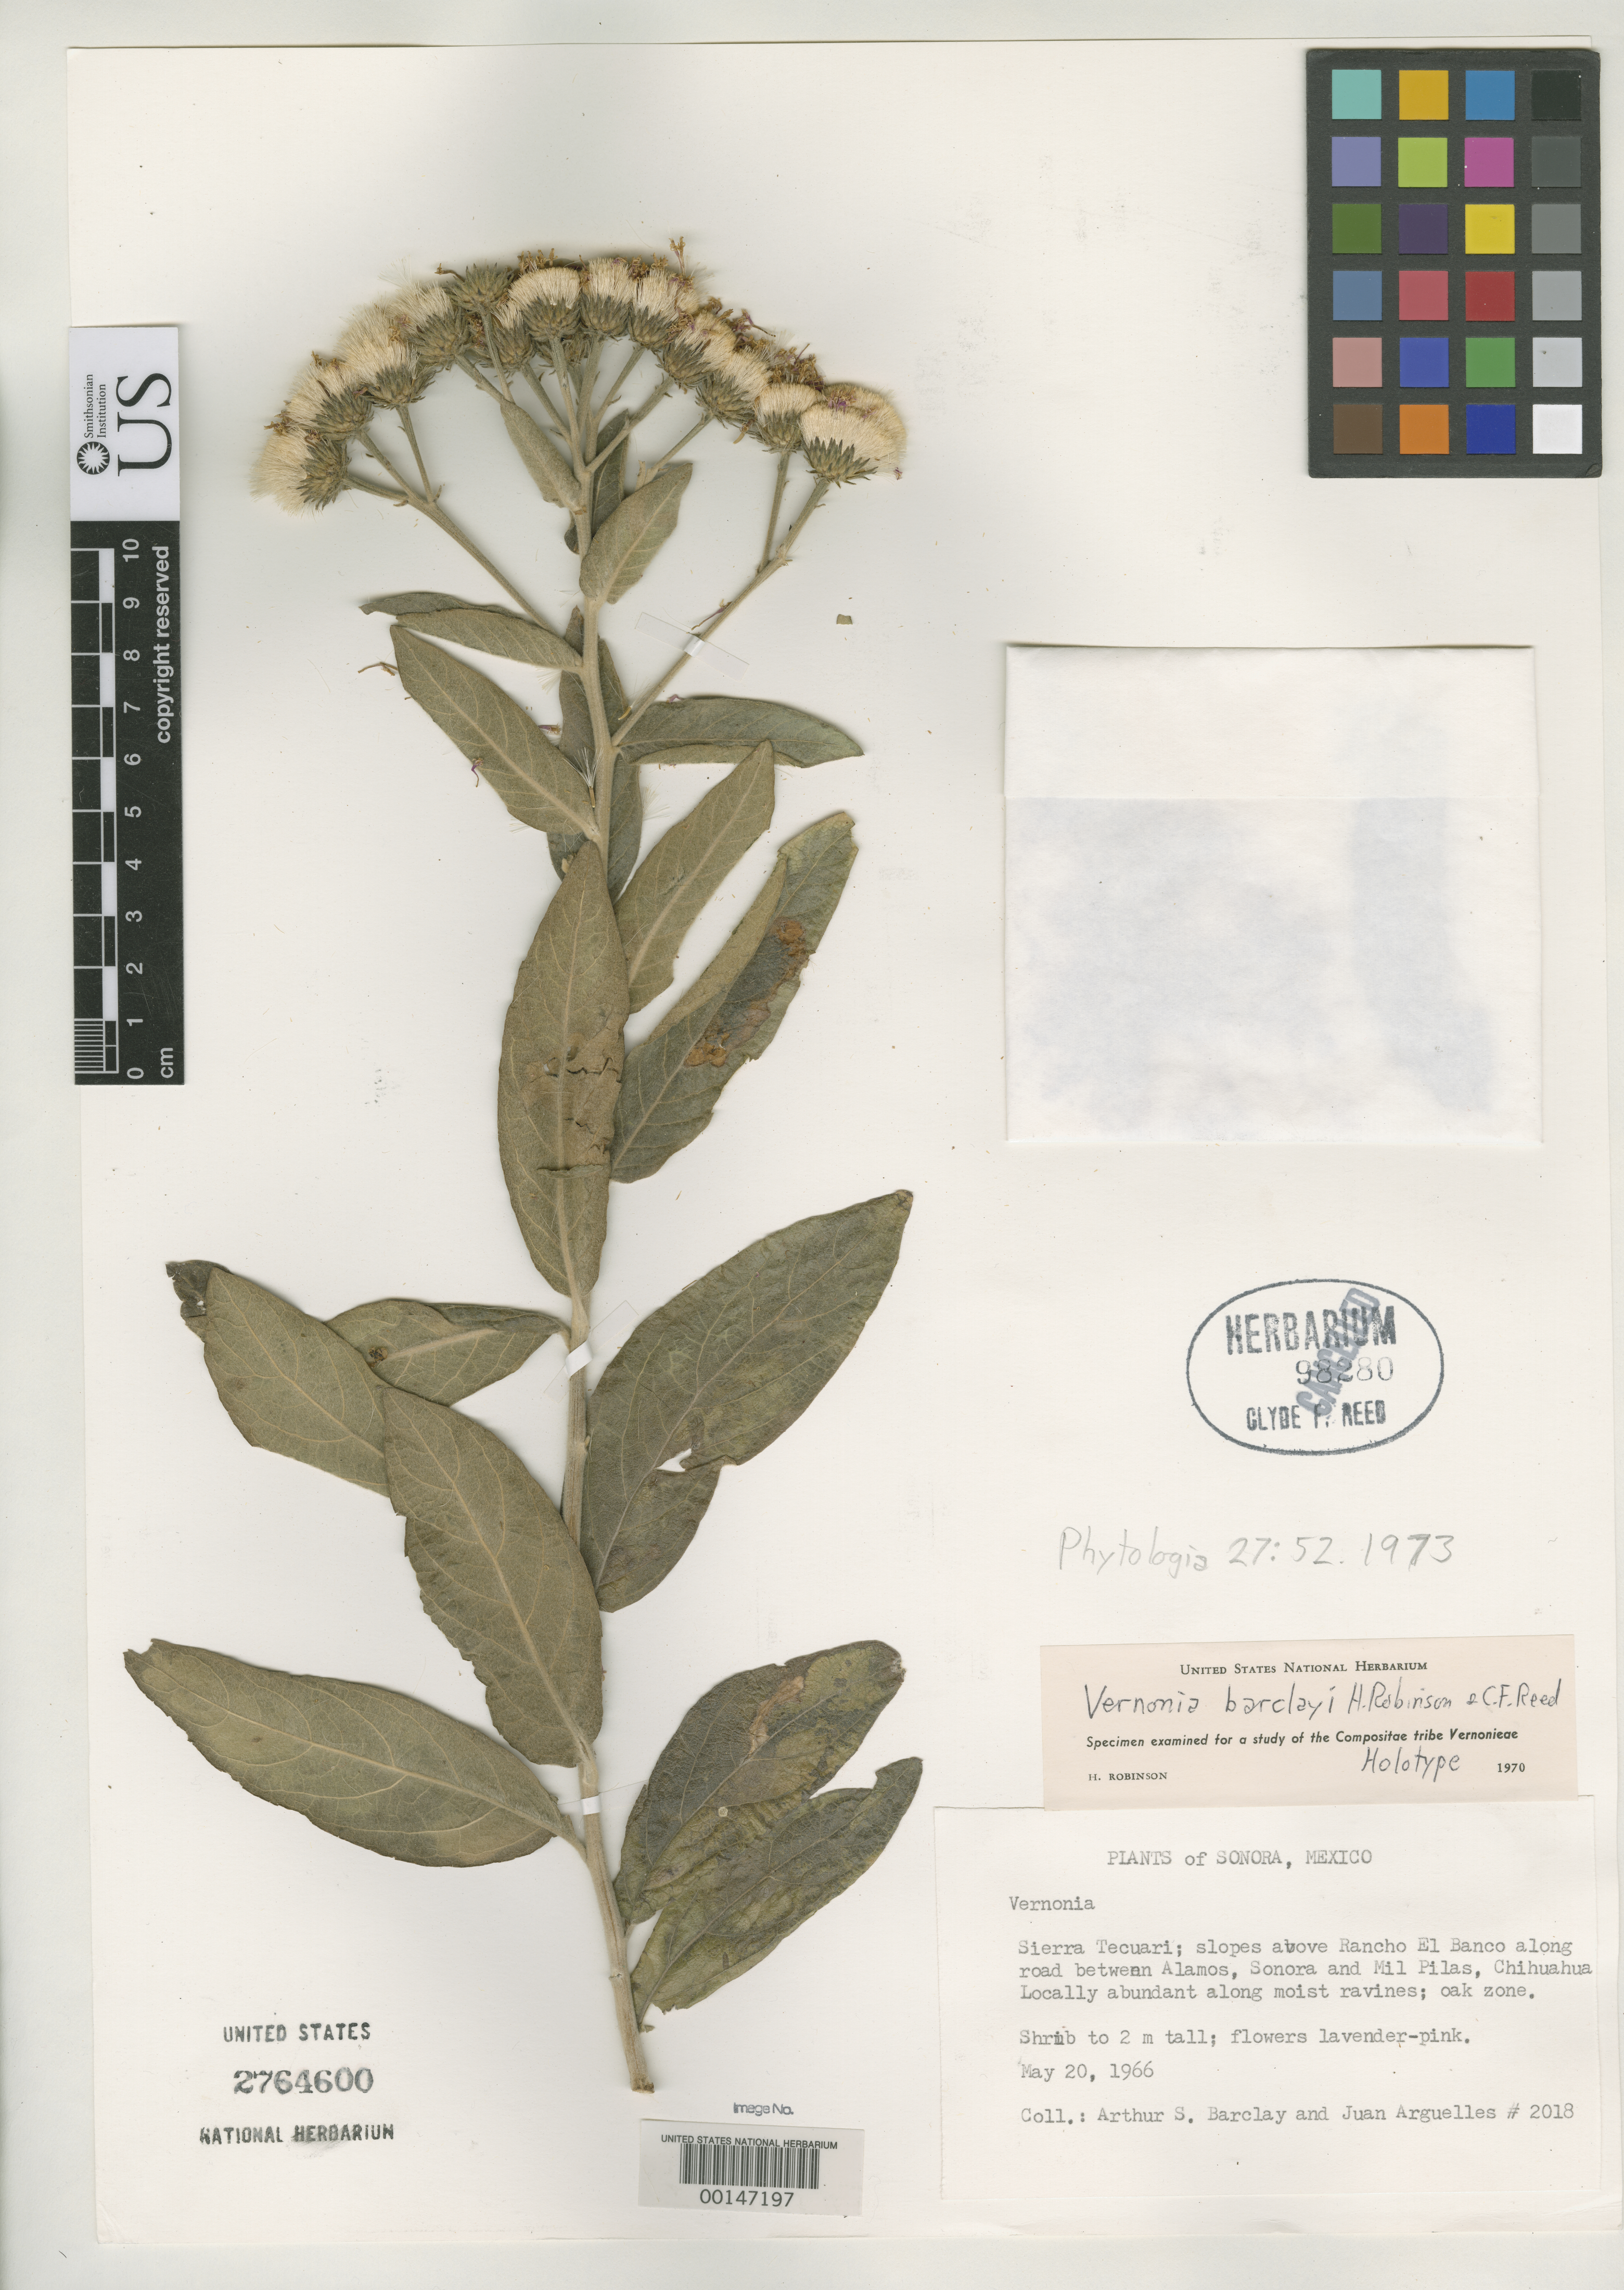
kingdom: Plantae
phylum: Tracheophyta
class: Magnoliopsida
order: Asterales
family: Asteraceae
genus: Vernonia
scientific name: Vernonia barclayi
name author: H. Rob. & C.F. Reed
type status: Holotype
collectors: A. S. Barclay & J. Arguelles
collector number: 2018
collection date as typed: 20 May 1966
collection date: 1966-05-20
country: Mexico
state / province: Sonora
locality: Sierra Tecuari, above Rancho El Banco.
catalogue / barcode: US 2764600